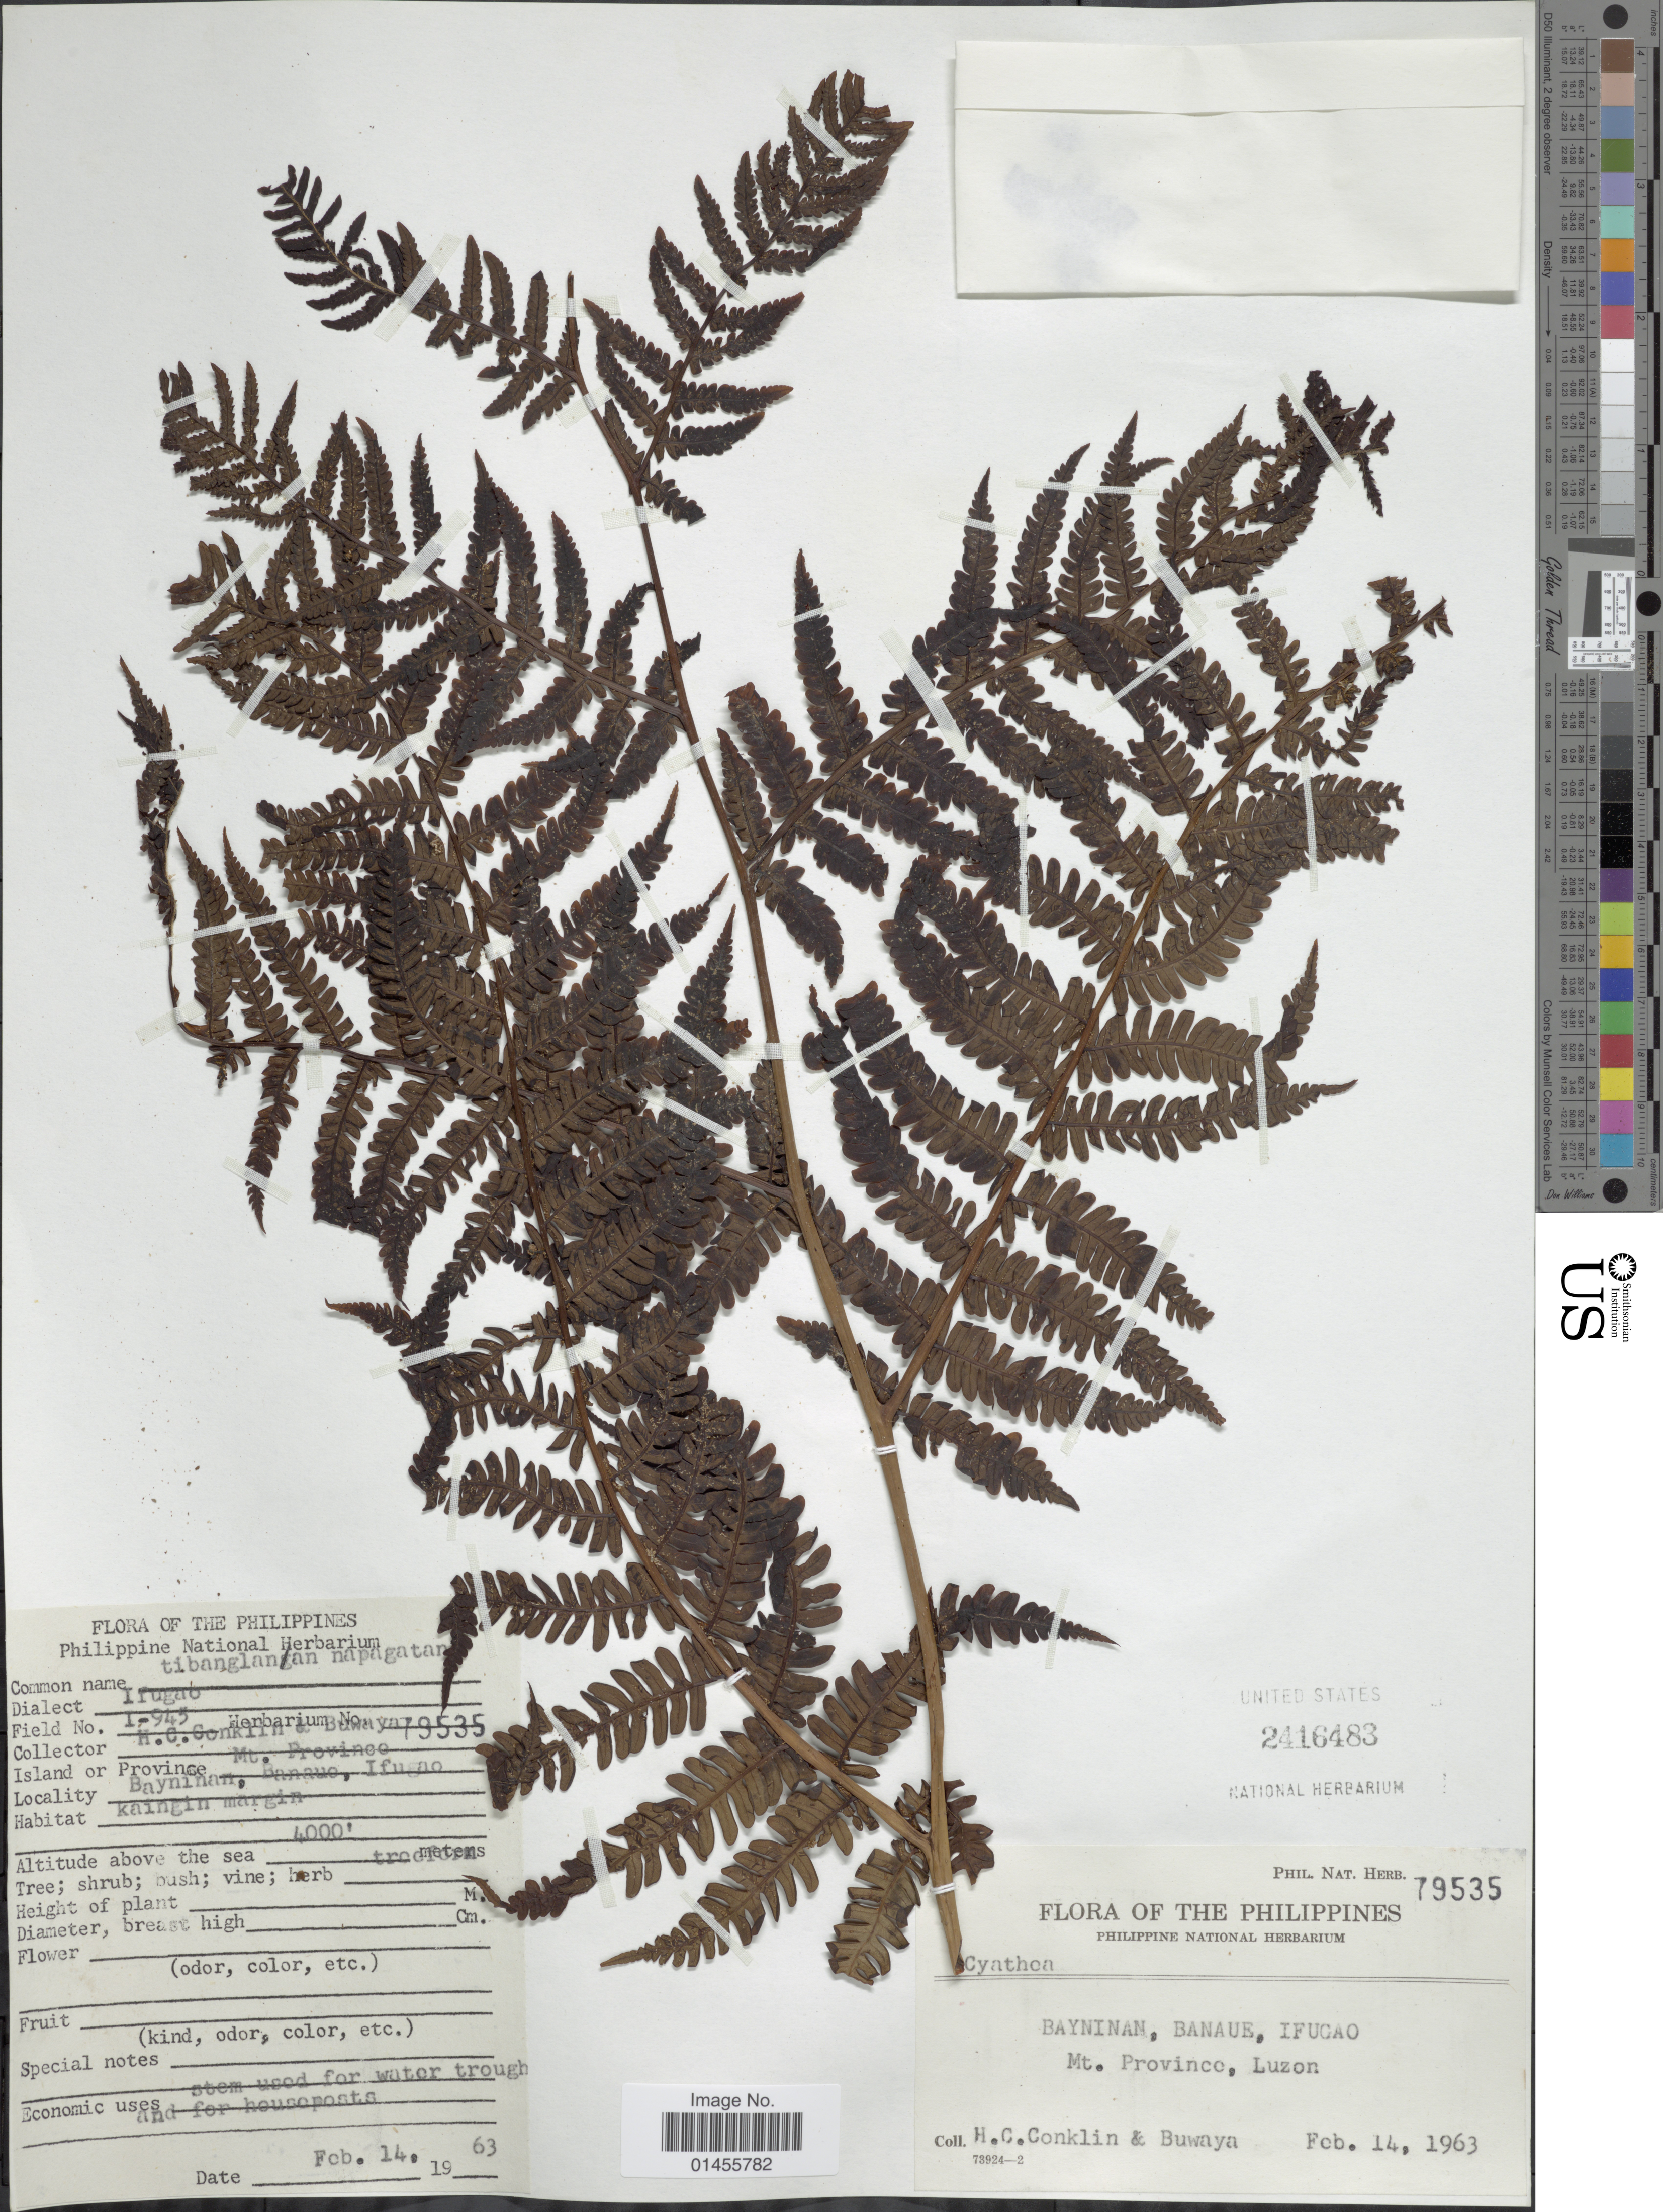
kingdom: Plantae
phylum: Tracheophyta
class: Polypodiopsida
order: Cyatheales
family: Cyatheaceae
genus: Alsophila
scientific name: Alsophila sp.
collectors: H. Conklin & -. Buwaya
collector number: Phil. Nat. Herb. 79535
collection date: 1963-02-14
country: Philippines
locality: Bayninan, Banaue, Ifugao. Mt. Province. Luzon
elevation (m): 1219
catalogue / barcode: US 2416483